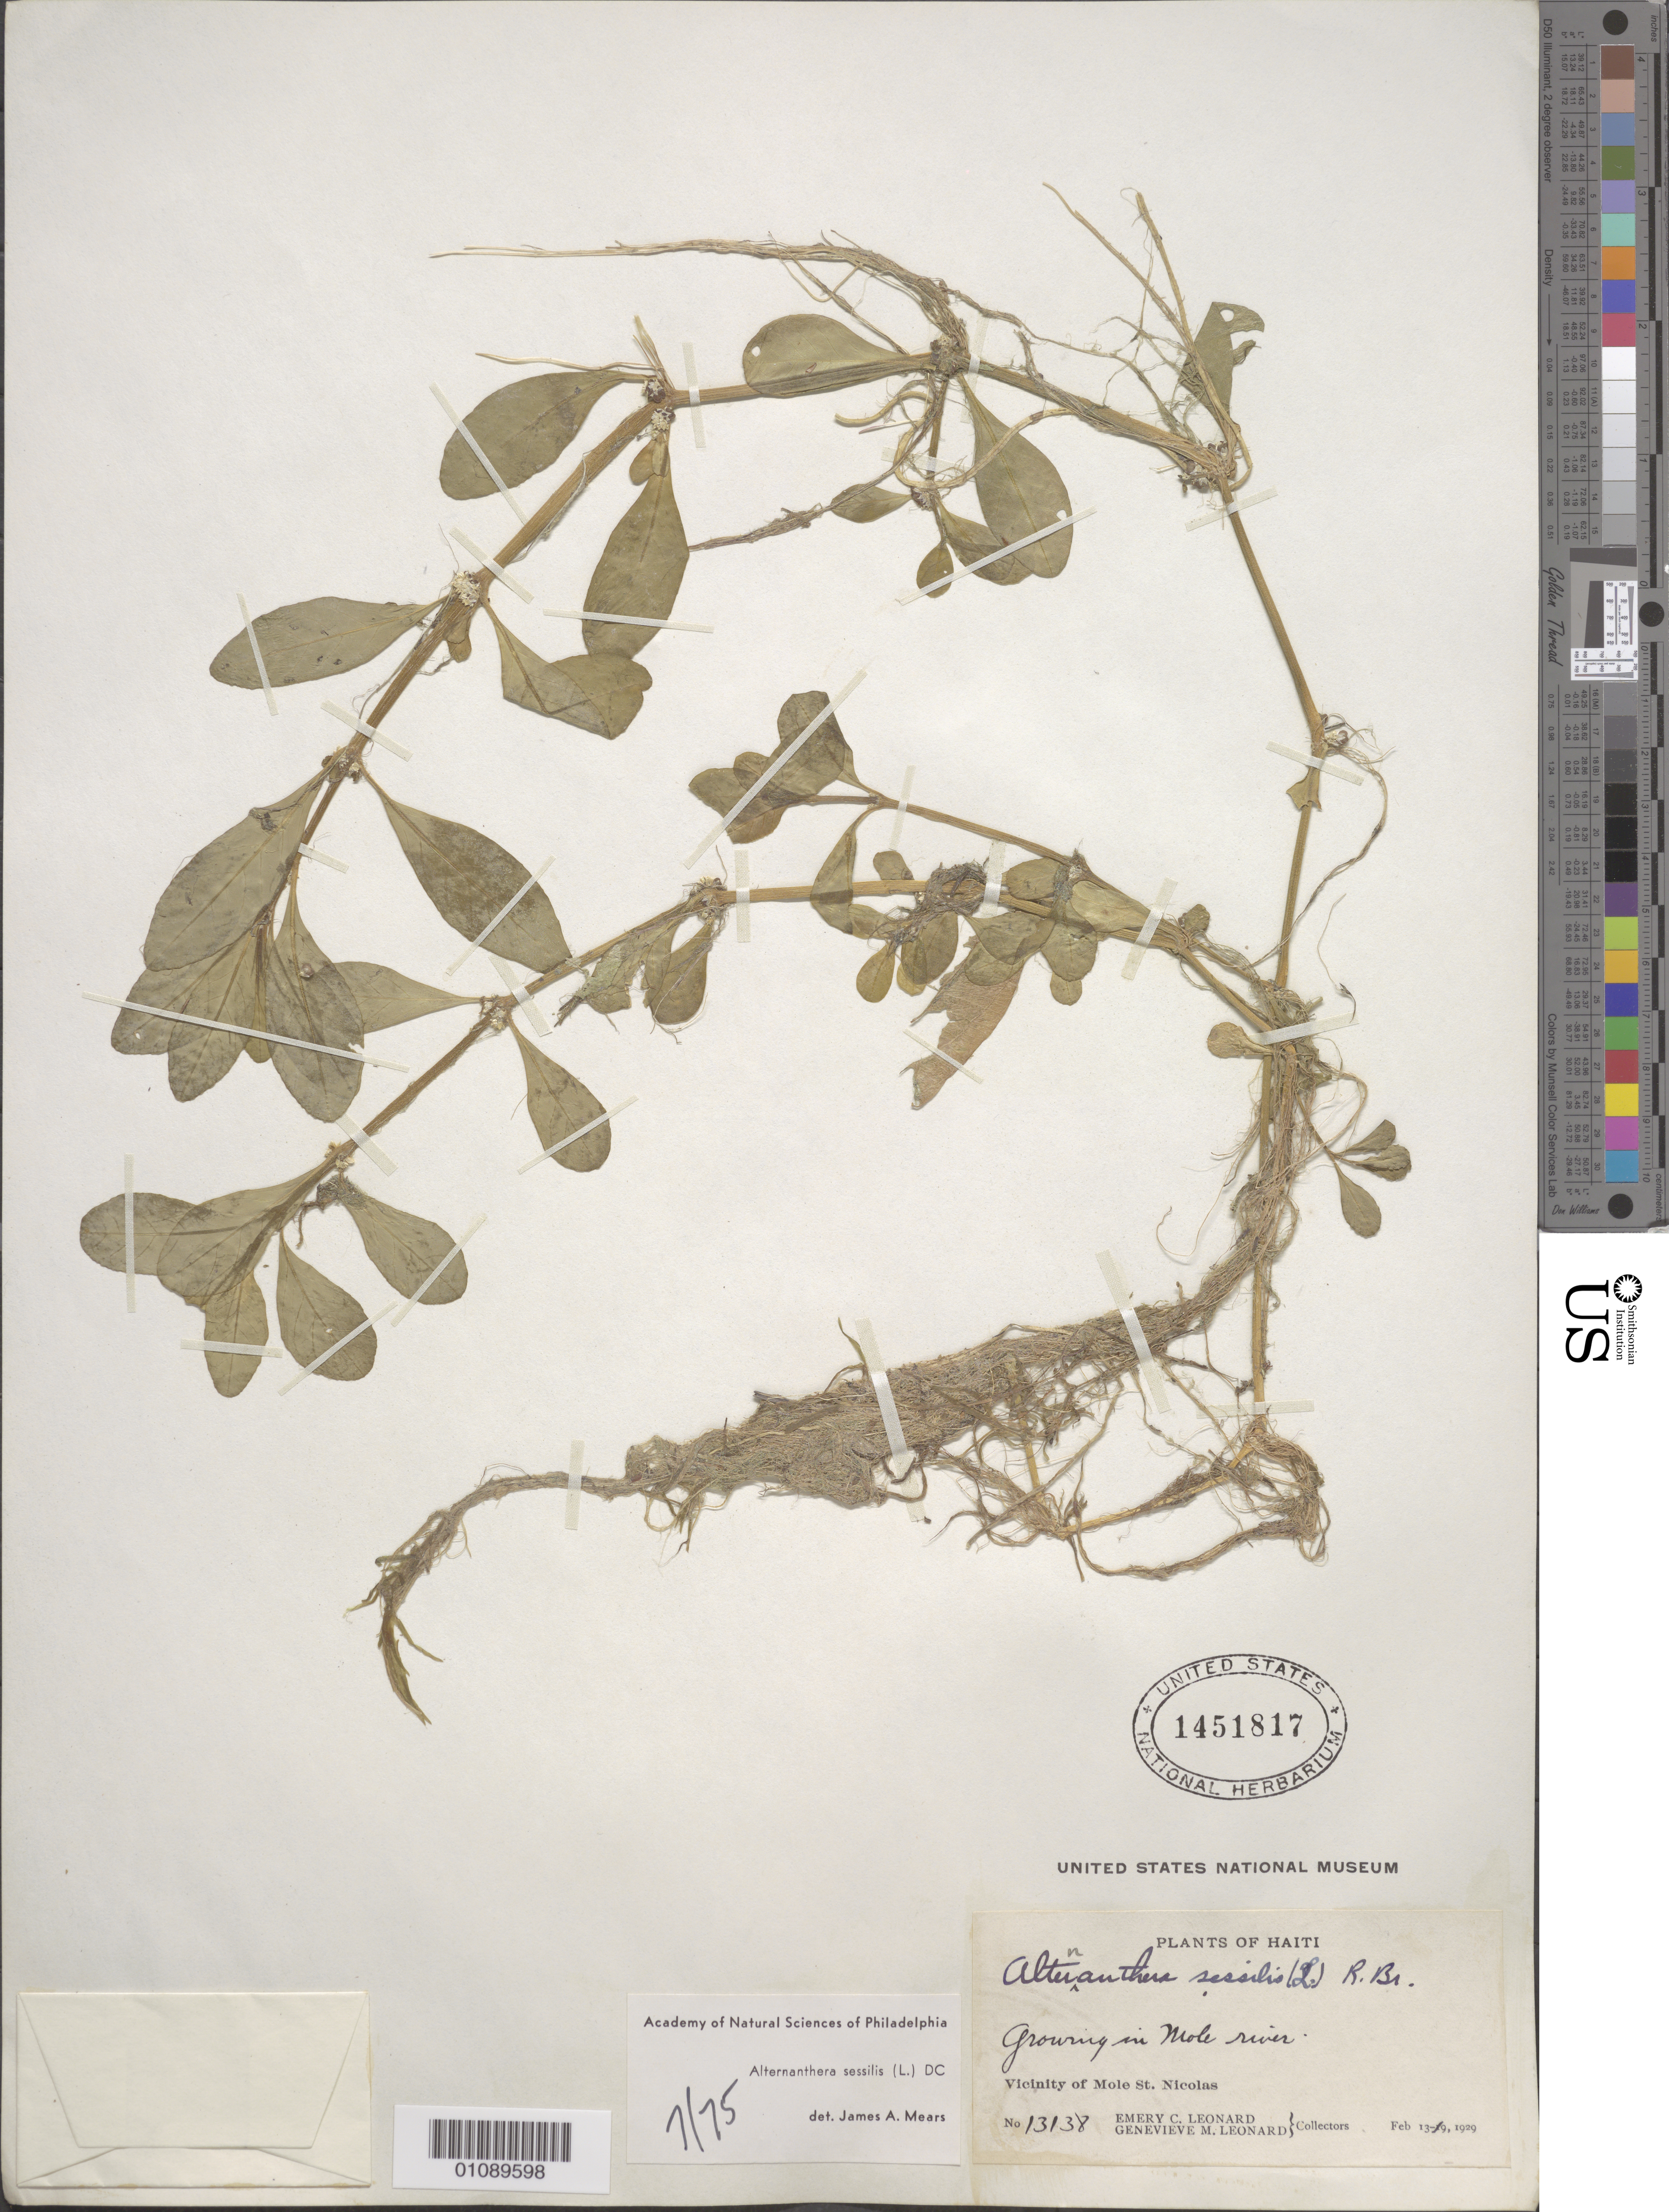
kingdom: Plantae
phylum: Tracheophyta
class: Magnoliopsida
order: Caryophyllales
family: Amaranthaceae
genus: Alternanthera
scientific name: Alternanthera sessilis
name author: (L.) DC.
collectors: E. C. Leonard & G. M. Leonard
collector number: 13138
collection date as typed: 13 Feb 1929 to 19 Feb 1929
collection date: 1929-02-13/1929-02-19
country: Haiti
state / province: Nord-Óuest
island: Hispaniola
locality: Vicinity of Mole St. Nicolas, in Mole river.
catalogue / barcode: US 1451817